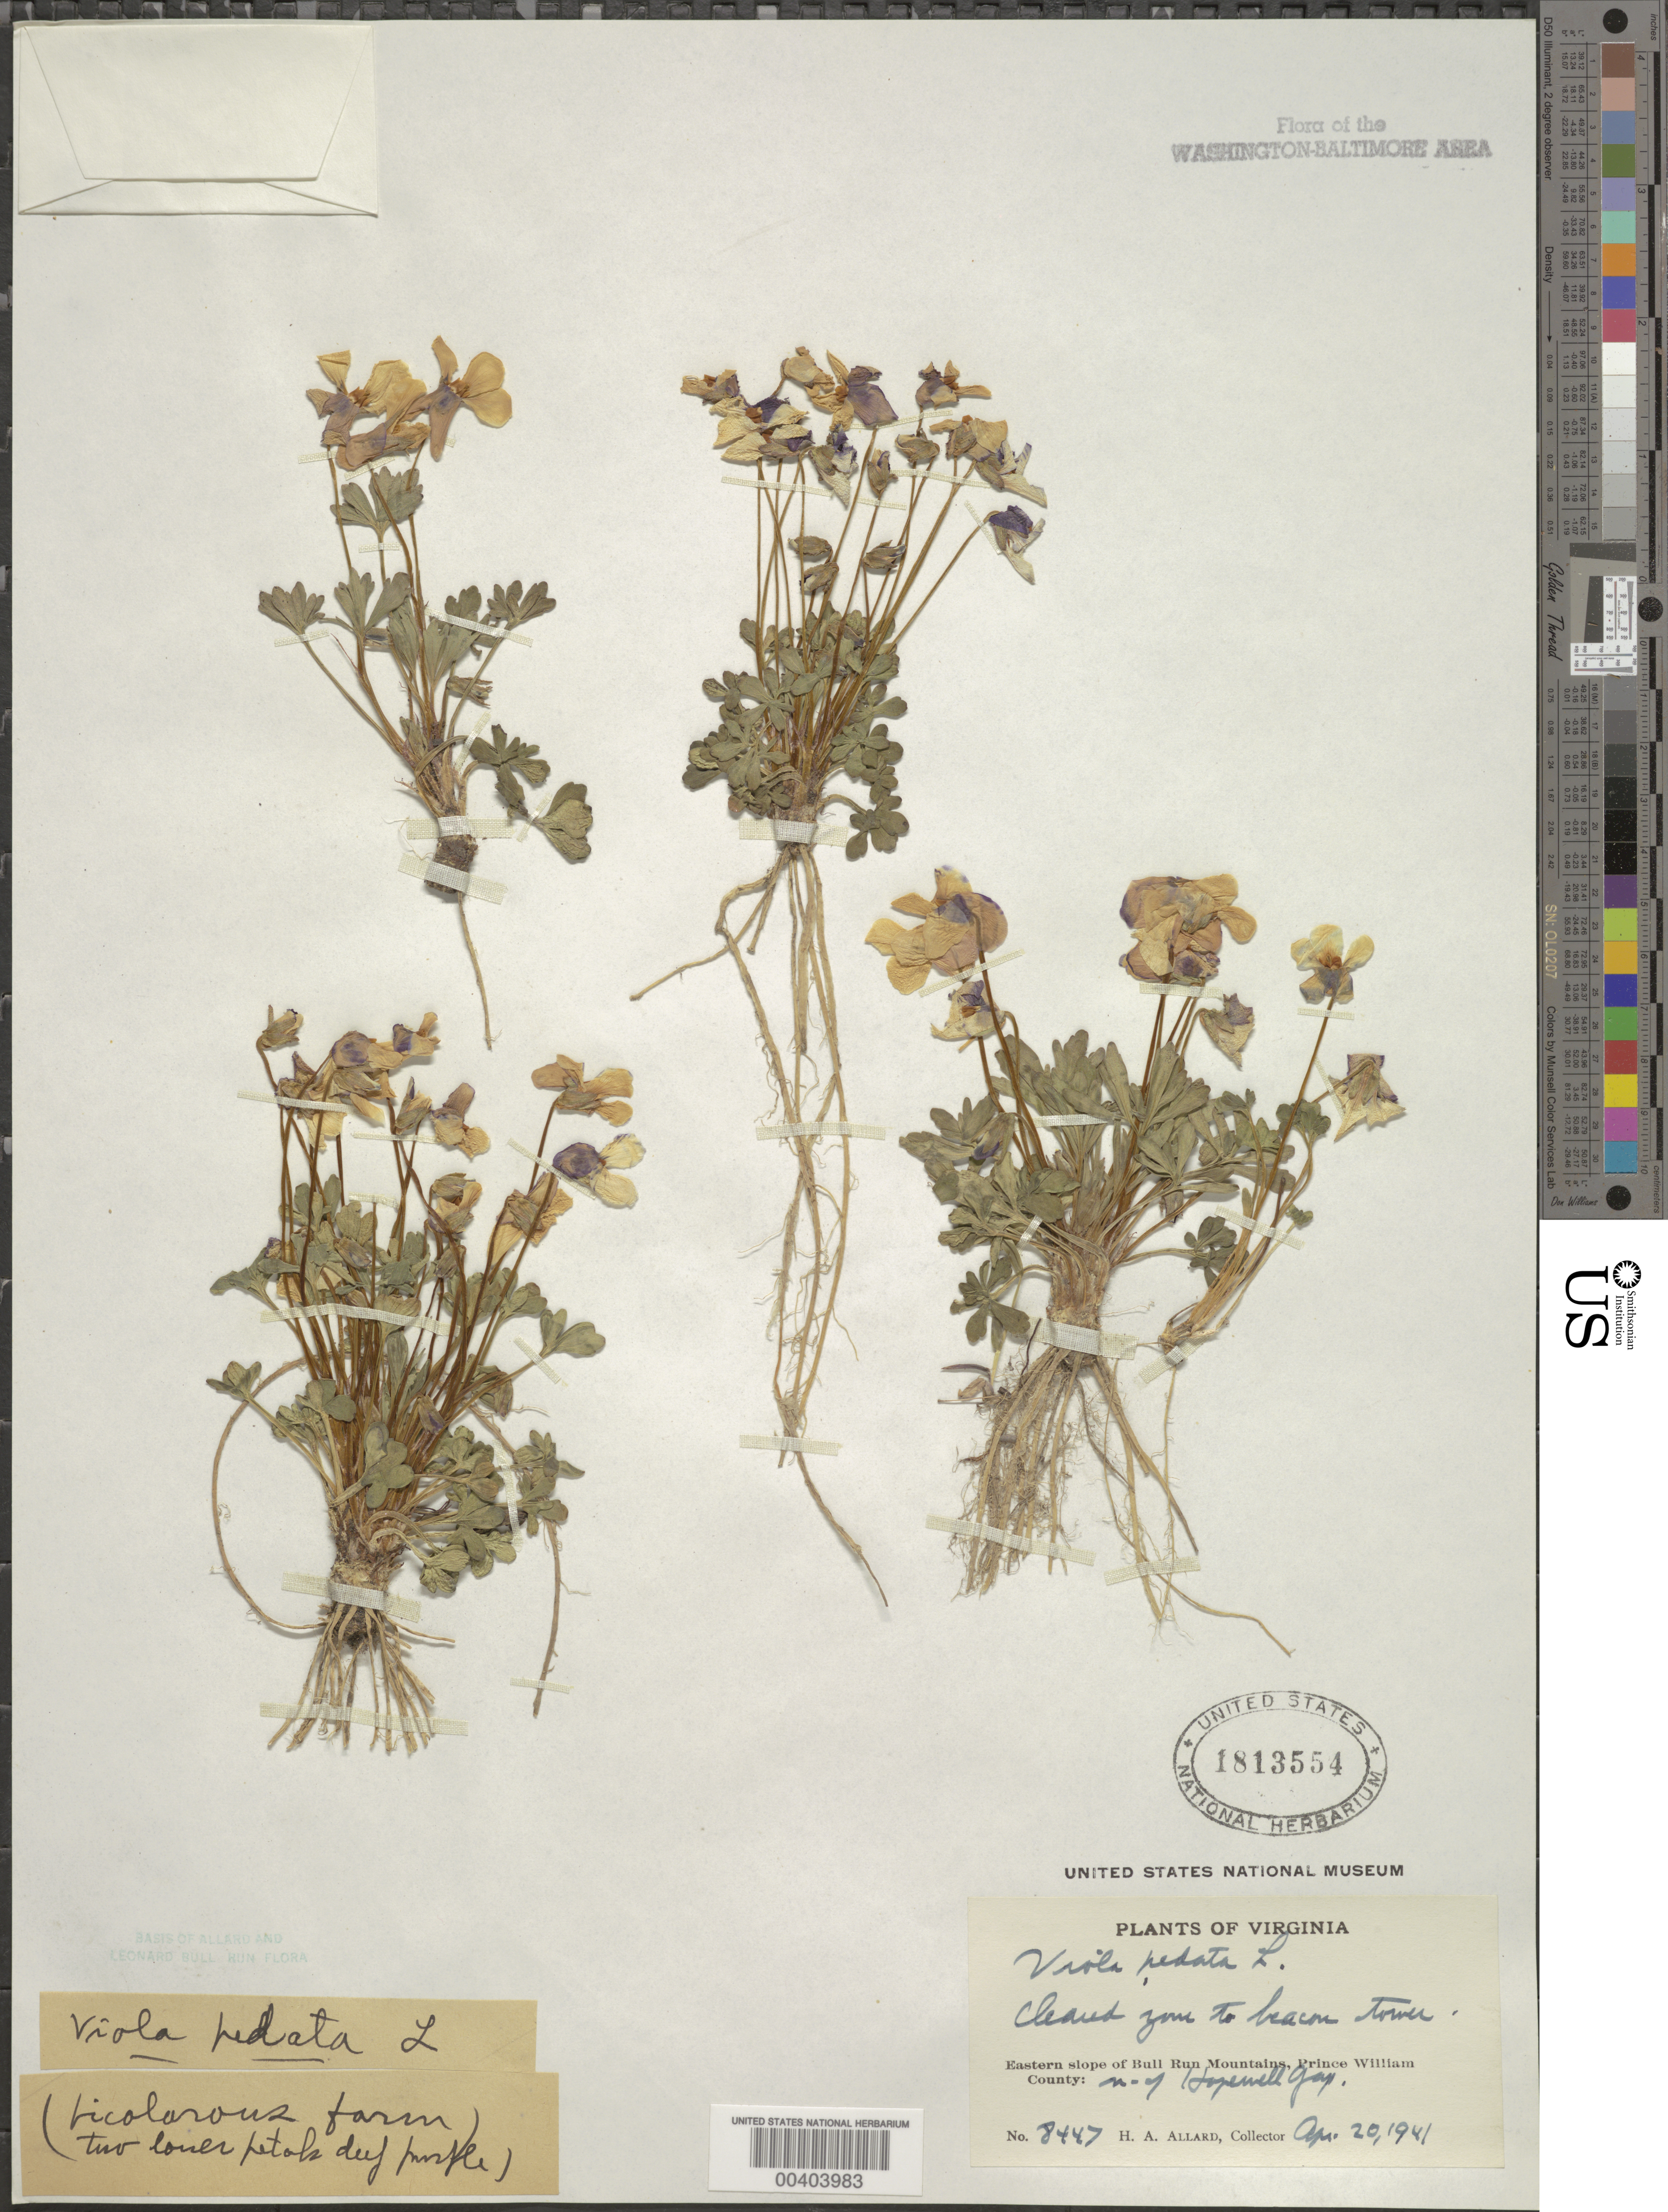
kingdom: Plantae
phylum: Tracheophyta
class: Magnoliopsida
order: Malpighiales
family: Violaceae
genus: Viola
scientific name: Viola pedata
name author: L.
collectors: H. A. Allard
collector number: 8447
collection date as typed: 20 Apr 1941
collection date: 1941-04-20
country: United States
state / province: Virginia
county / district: Prince William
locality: North of Hopewell Gap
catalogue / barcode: US 1813554